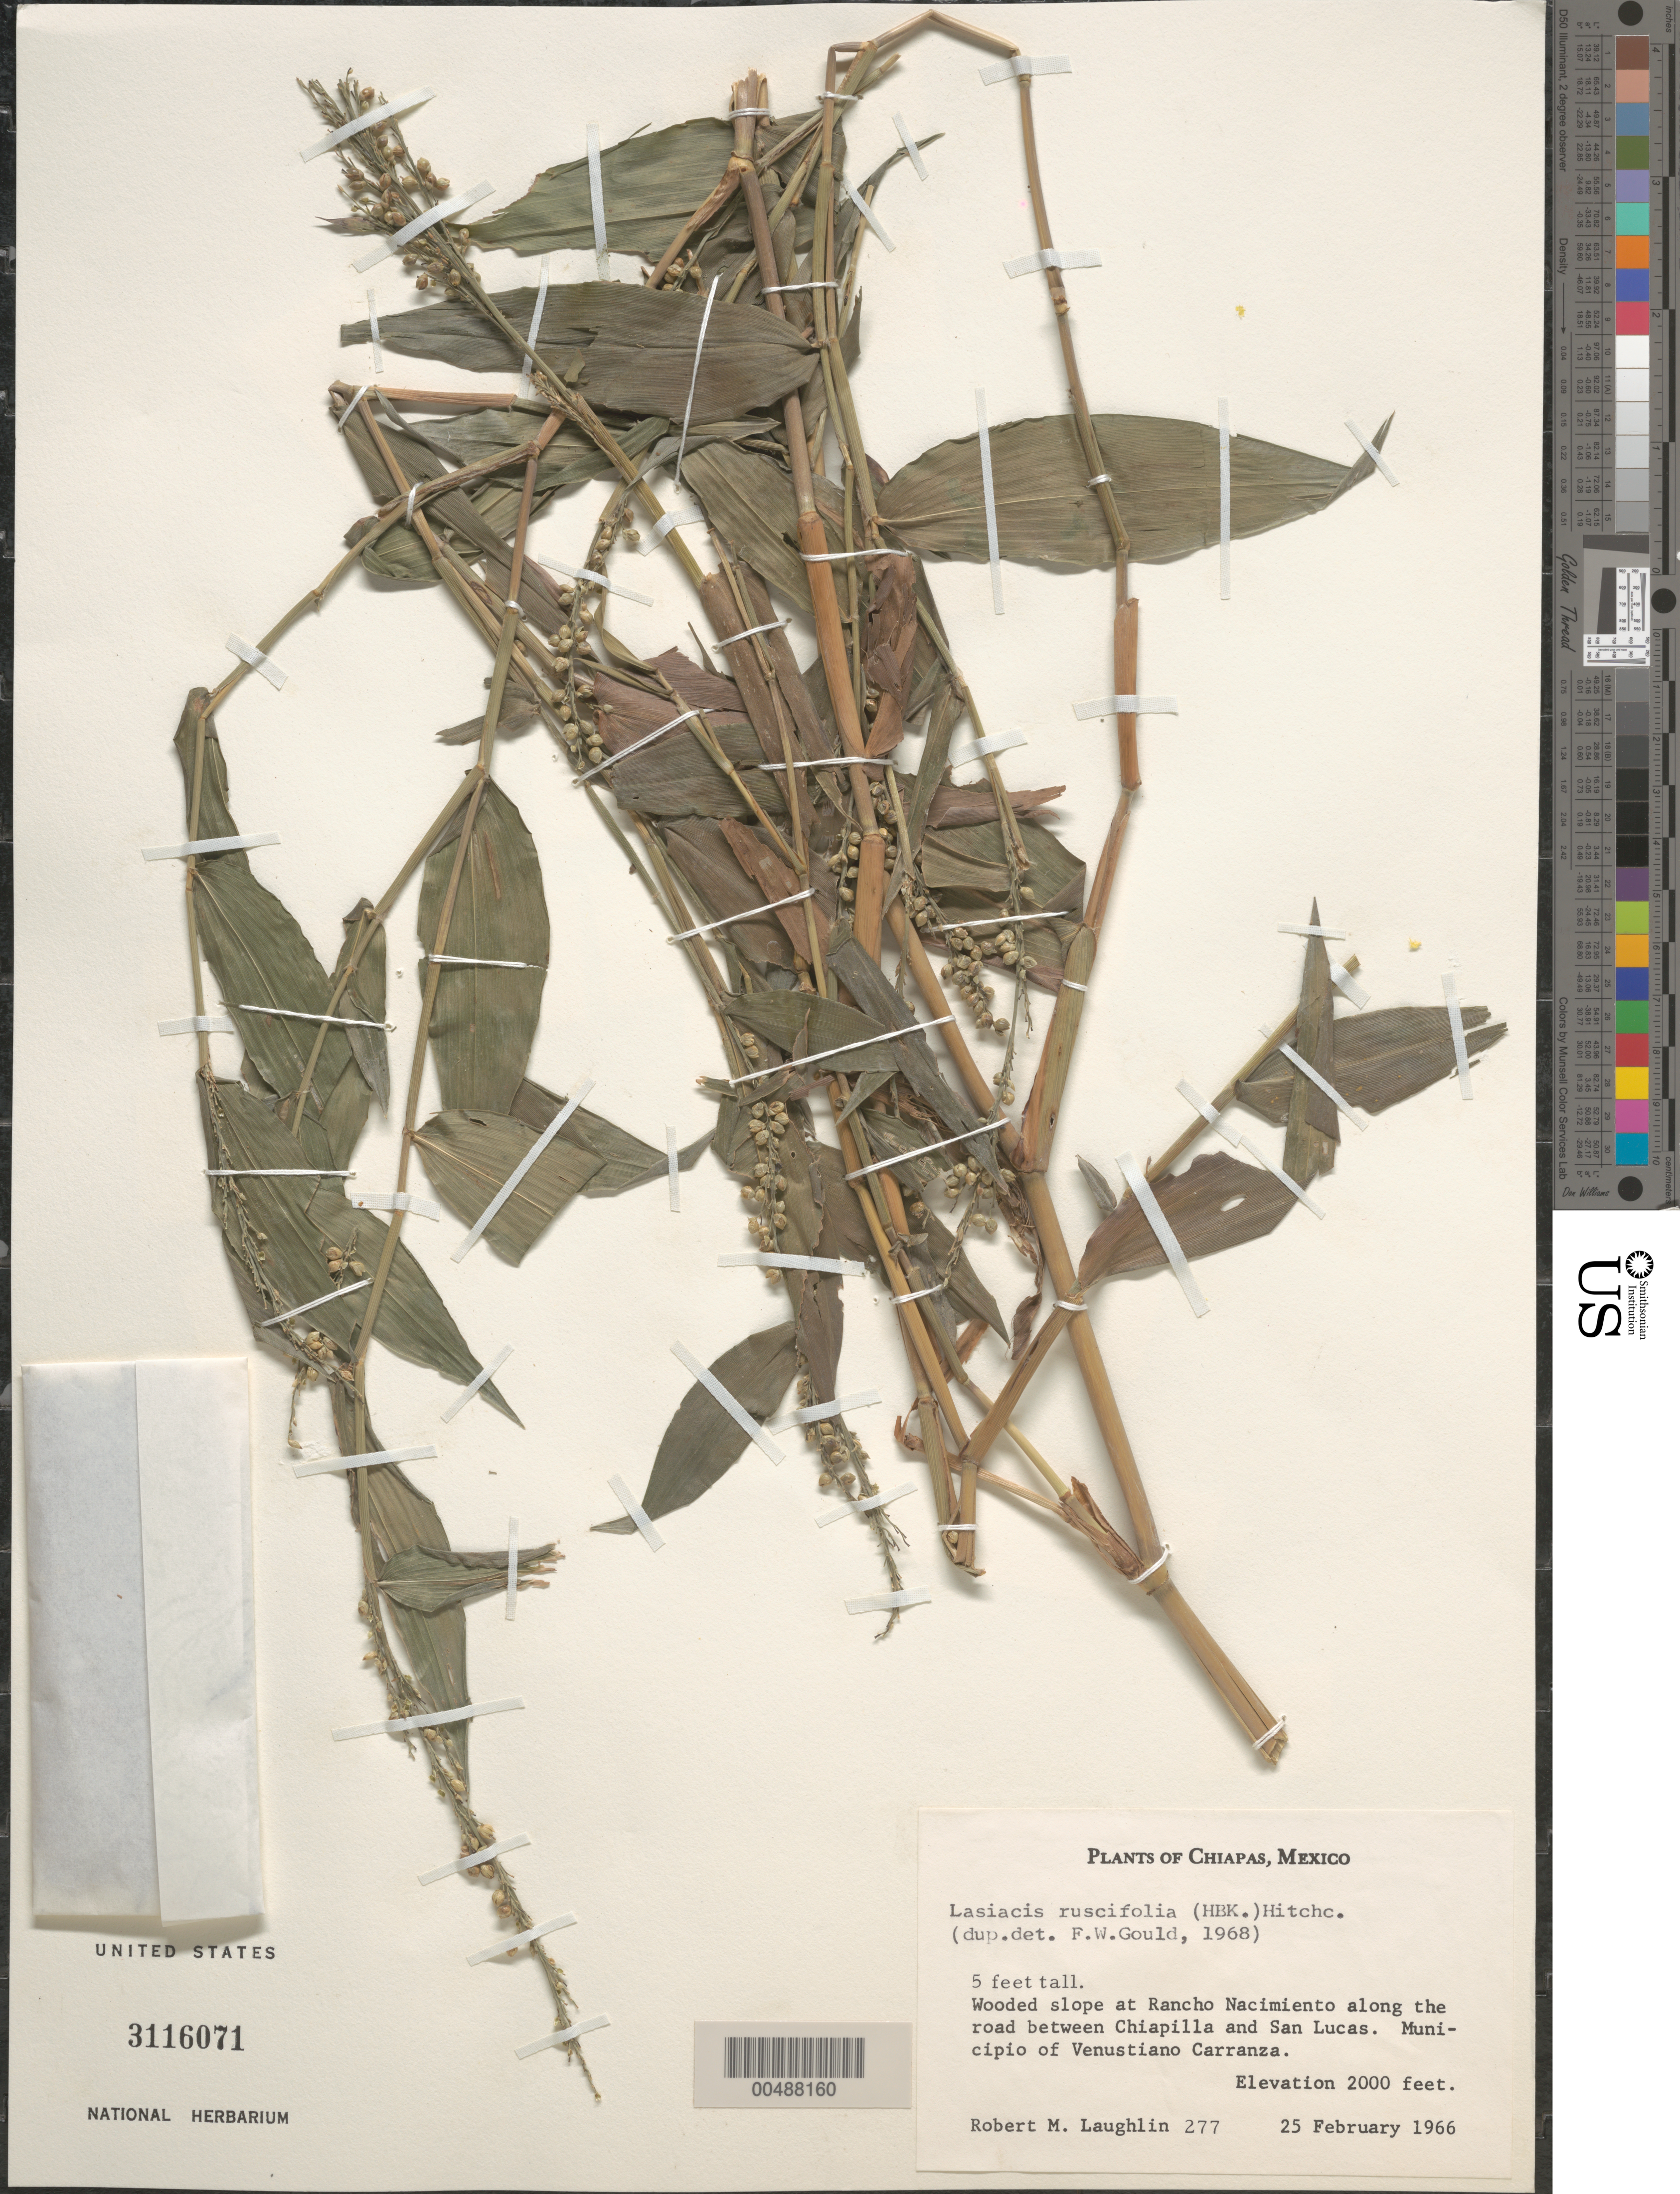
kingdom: Plantae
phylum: Tracheophyta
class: Liliopsida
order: Poales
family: Poaceae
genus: Lasiacis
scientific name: Lasiacis ruscifolia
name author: (Kunth) Hitchc.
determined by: Gould, F. W.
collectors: R. M. Laughlin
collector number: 277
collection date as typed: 25 Feb 1966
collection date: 1966-02-25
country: Mexico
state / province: Chiapas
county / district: Venustiano Carranza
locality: At Rancho Nacimiento along the rd between Chiapilla & San Lucas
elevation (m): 610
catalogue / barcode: US 3116071